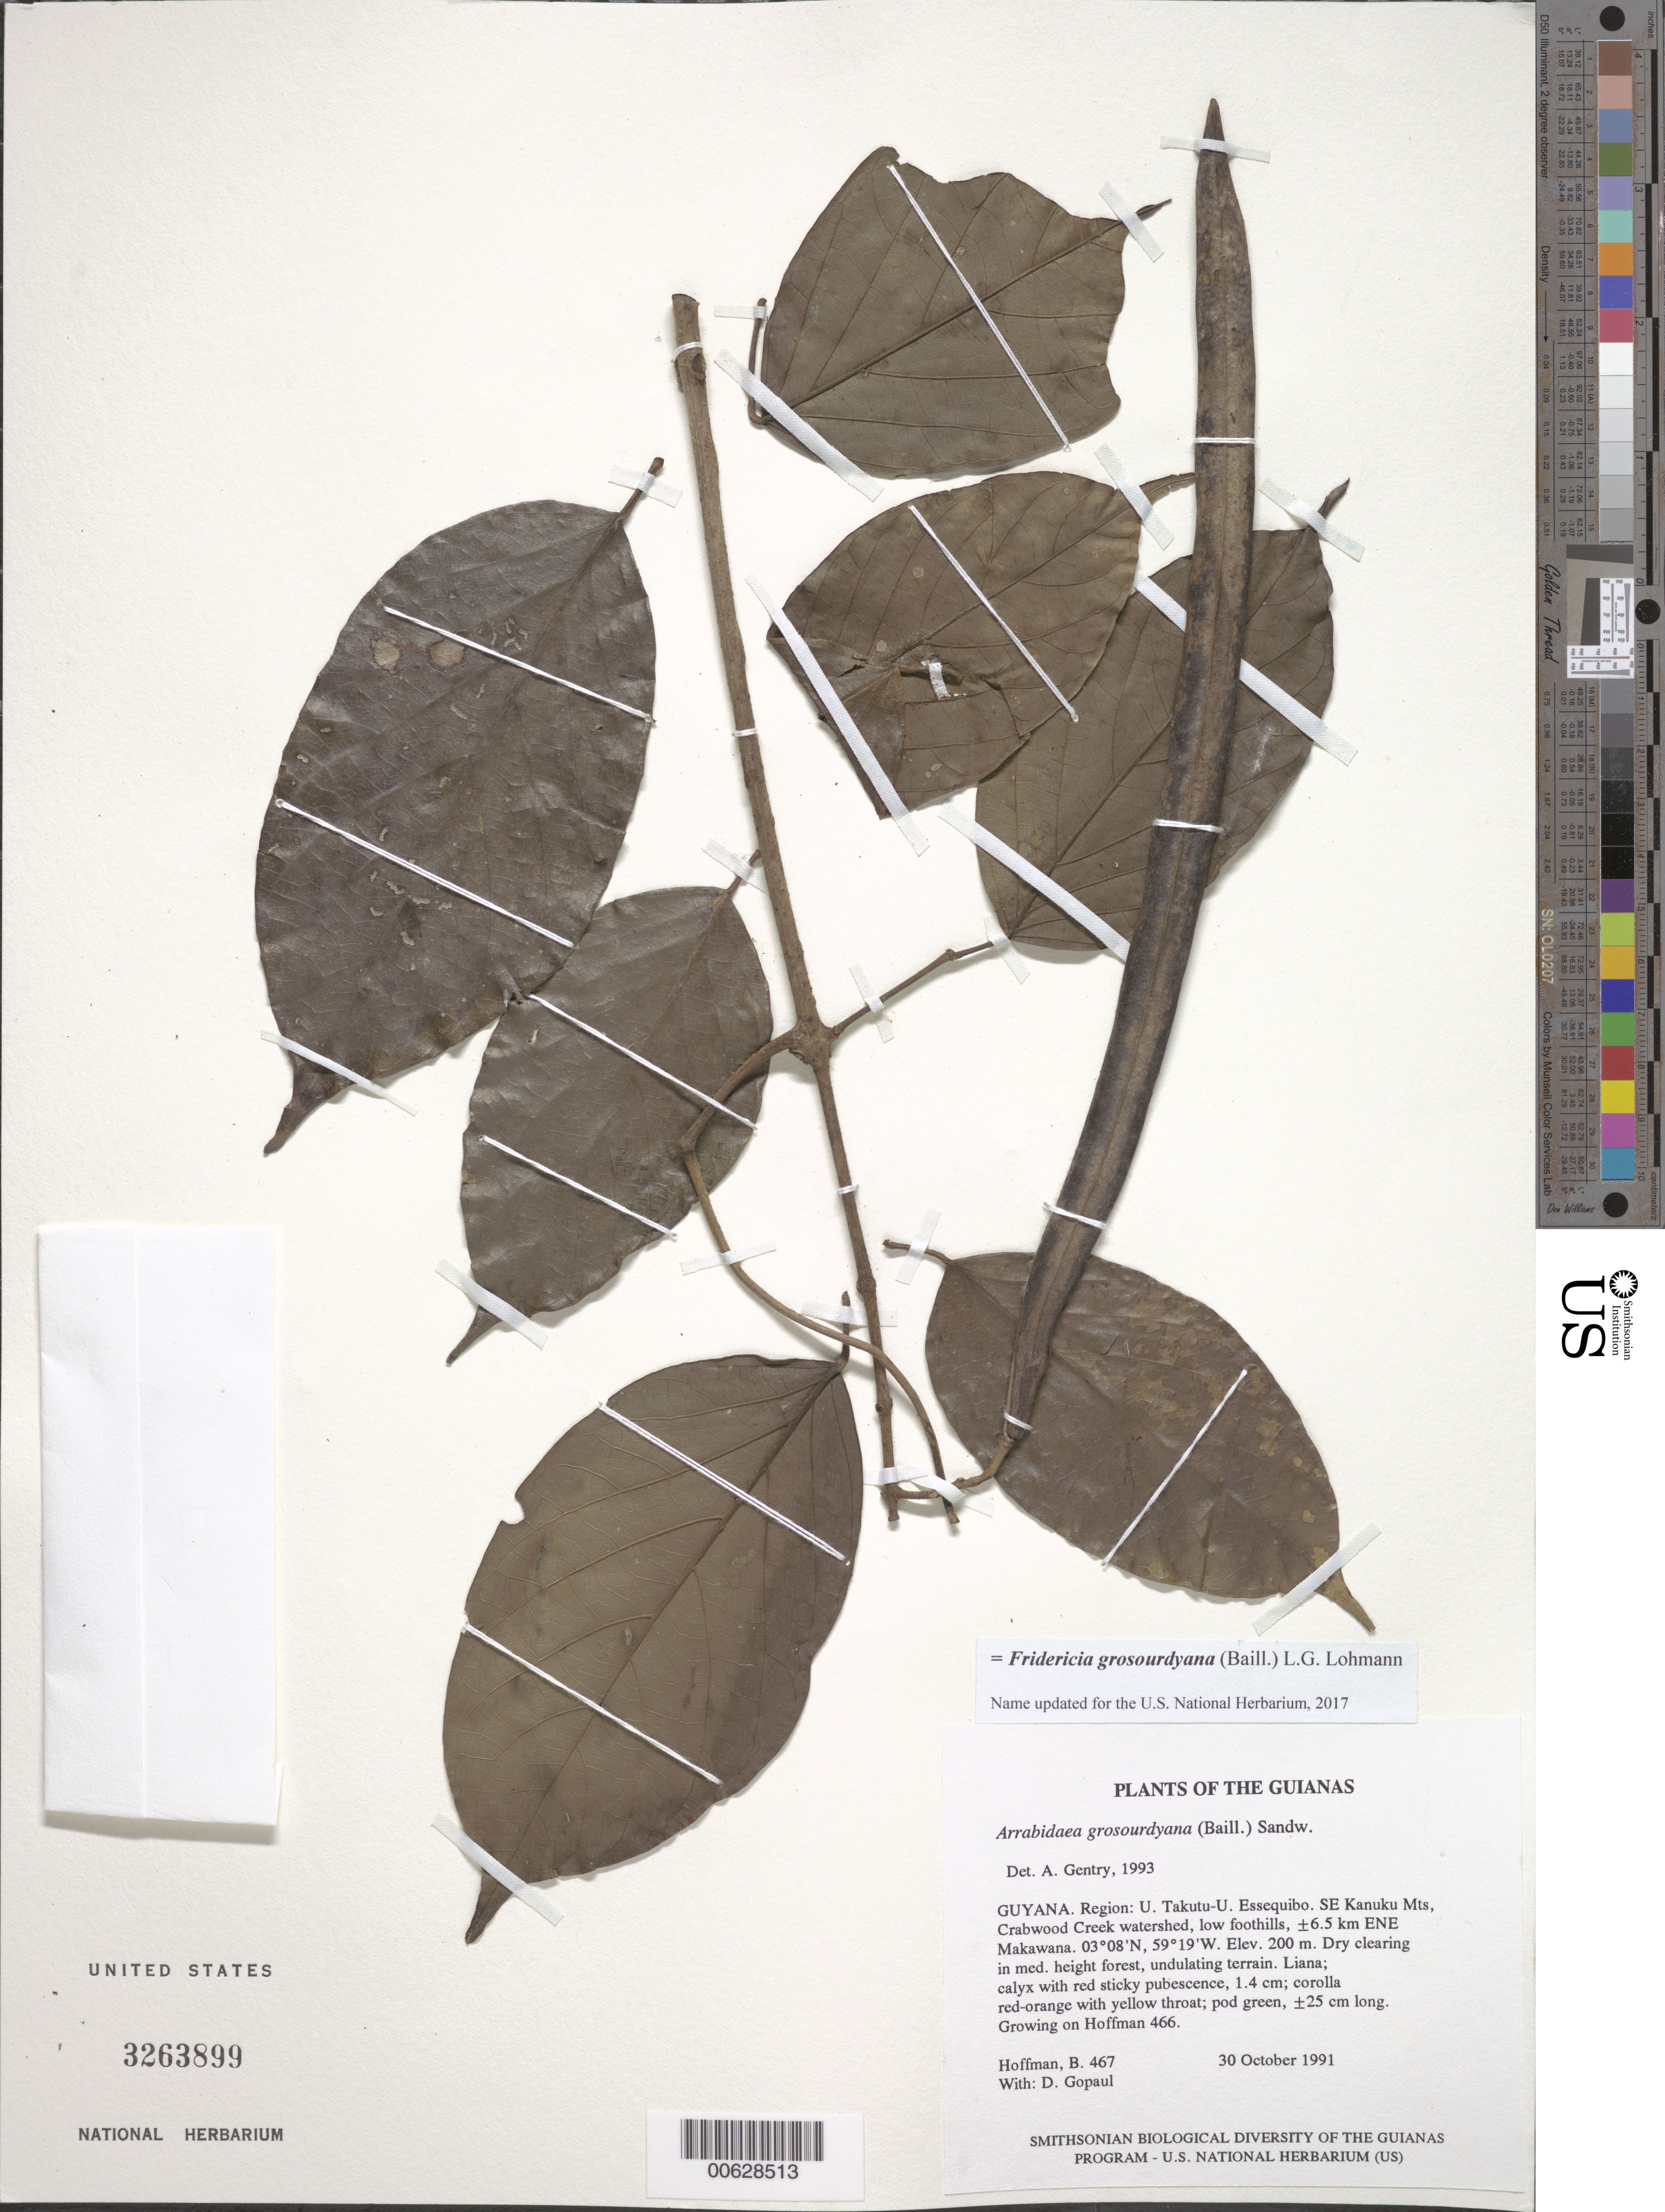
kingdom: Plantae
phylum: Tracheophyta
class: Magnoliopsida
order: Lamiales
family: Bignoniaceae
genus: Fridericia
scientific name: Fridericia grosourdyana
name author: (Baill.) L.G. Lohmann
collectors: B. Hoffman & D. Gopaul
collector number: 467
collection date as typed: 30 October 1991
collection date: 1991-10-30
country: Guyana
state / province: U. Takutu-U. Essequibo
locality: SE Kanuku Mts, Crabwood Creek watershed, low foothills, ±6.5 km ENE of Makawatta Mountain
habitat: Dry clearing in med. height forest, undulating terrain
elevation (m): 200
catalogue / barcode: US 3263899